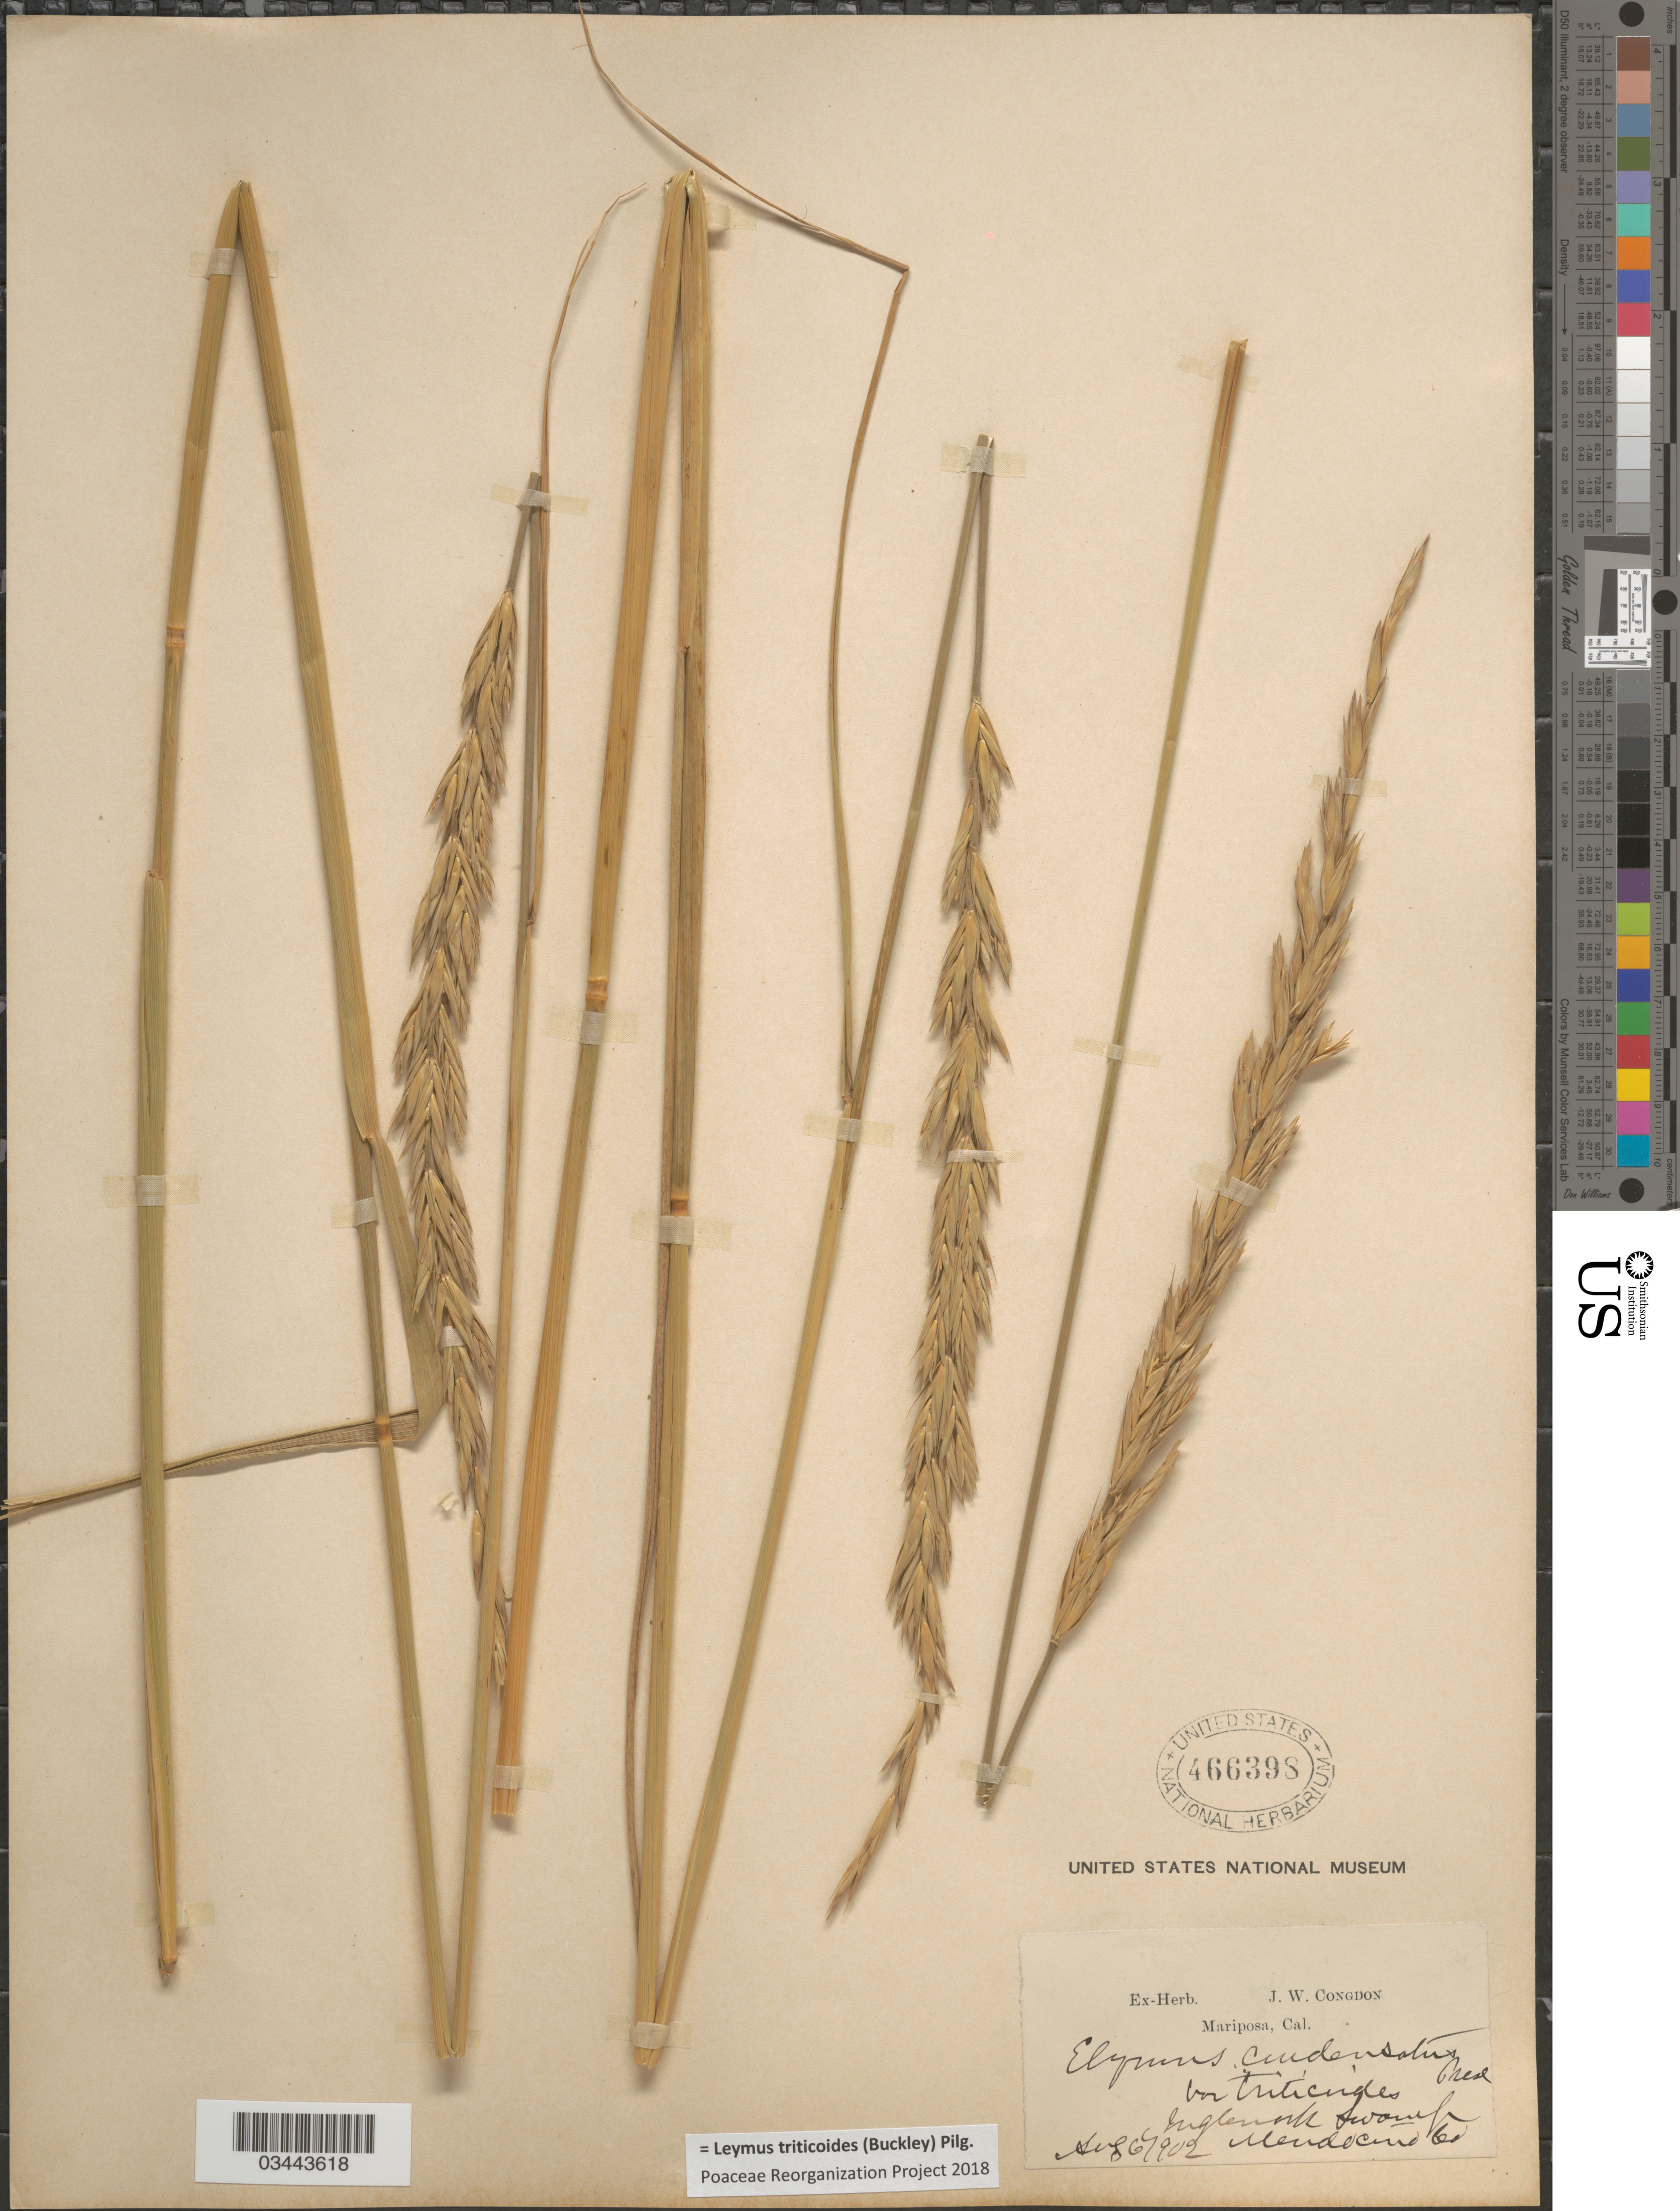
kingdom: Plantae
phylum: Tracheophyta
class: Liliopsida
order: Poales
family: Poaceae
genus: Leymus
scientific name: Leymus triticoides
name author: (Buckley) Pilg.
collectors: ex herb. J. W. Congdon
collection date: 1902-08-06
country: United States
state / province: California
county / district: Mendocino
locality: Ingleworth swamp. Mendocino Co.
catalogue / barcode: US 466398